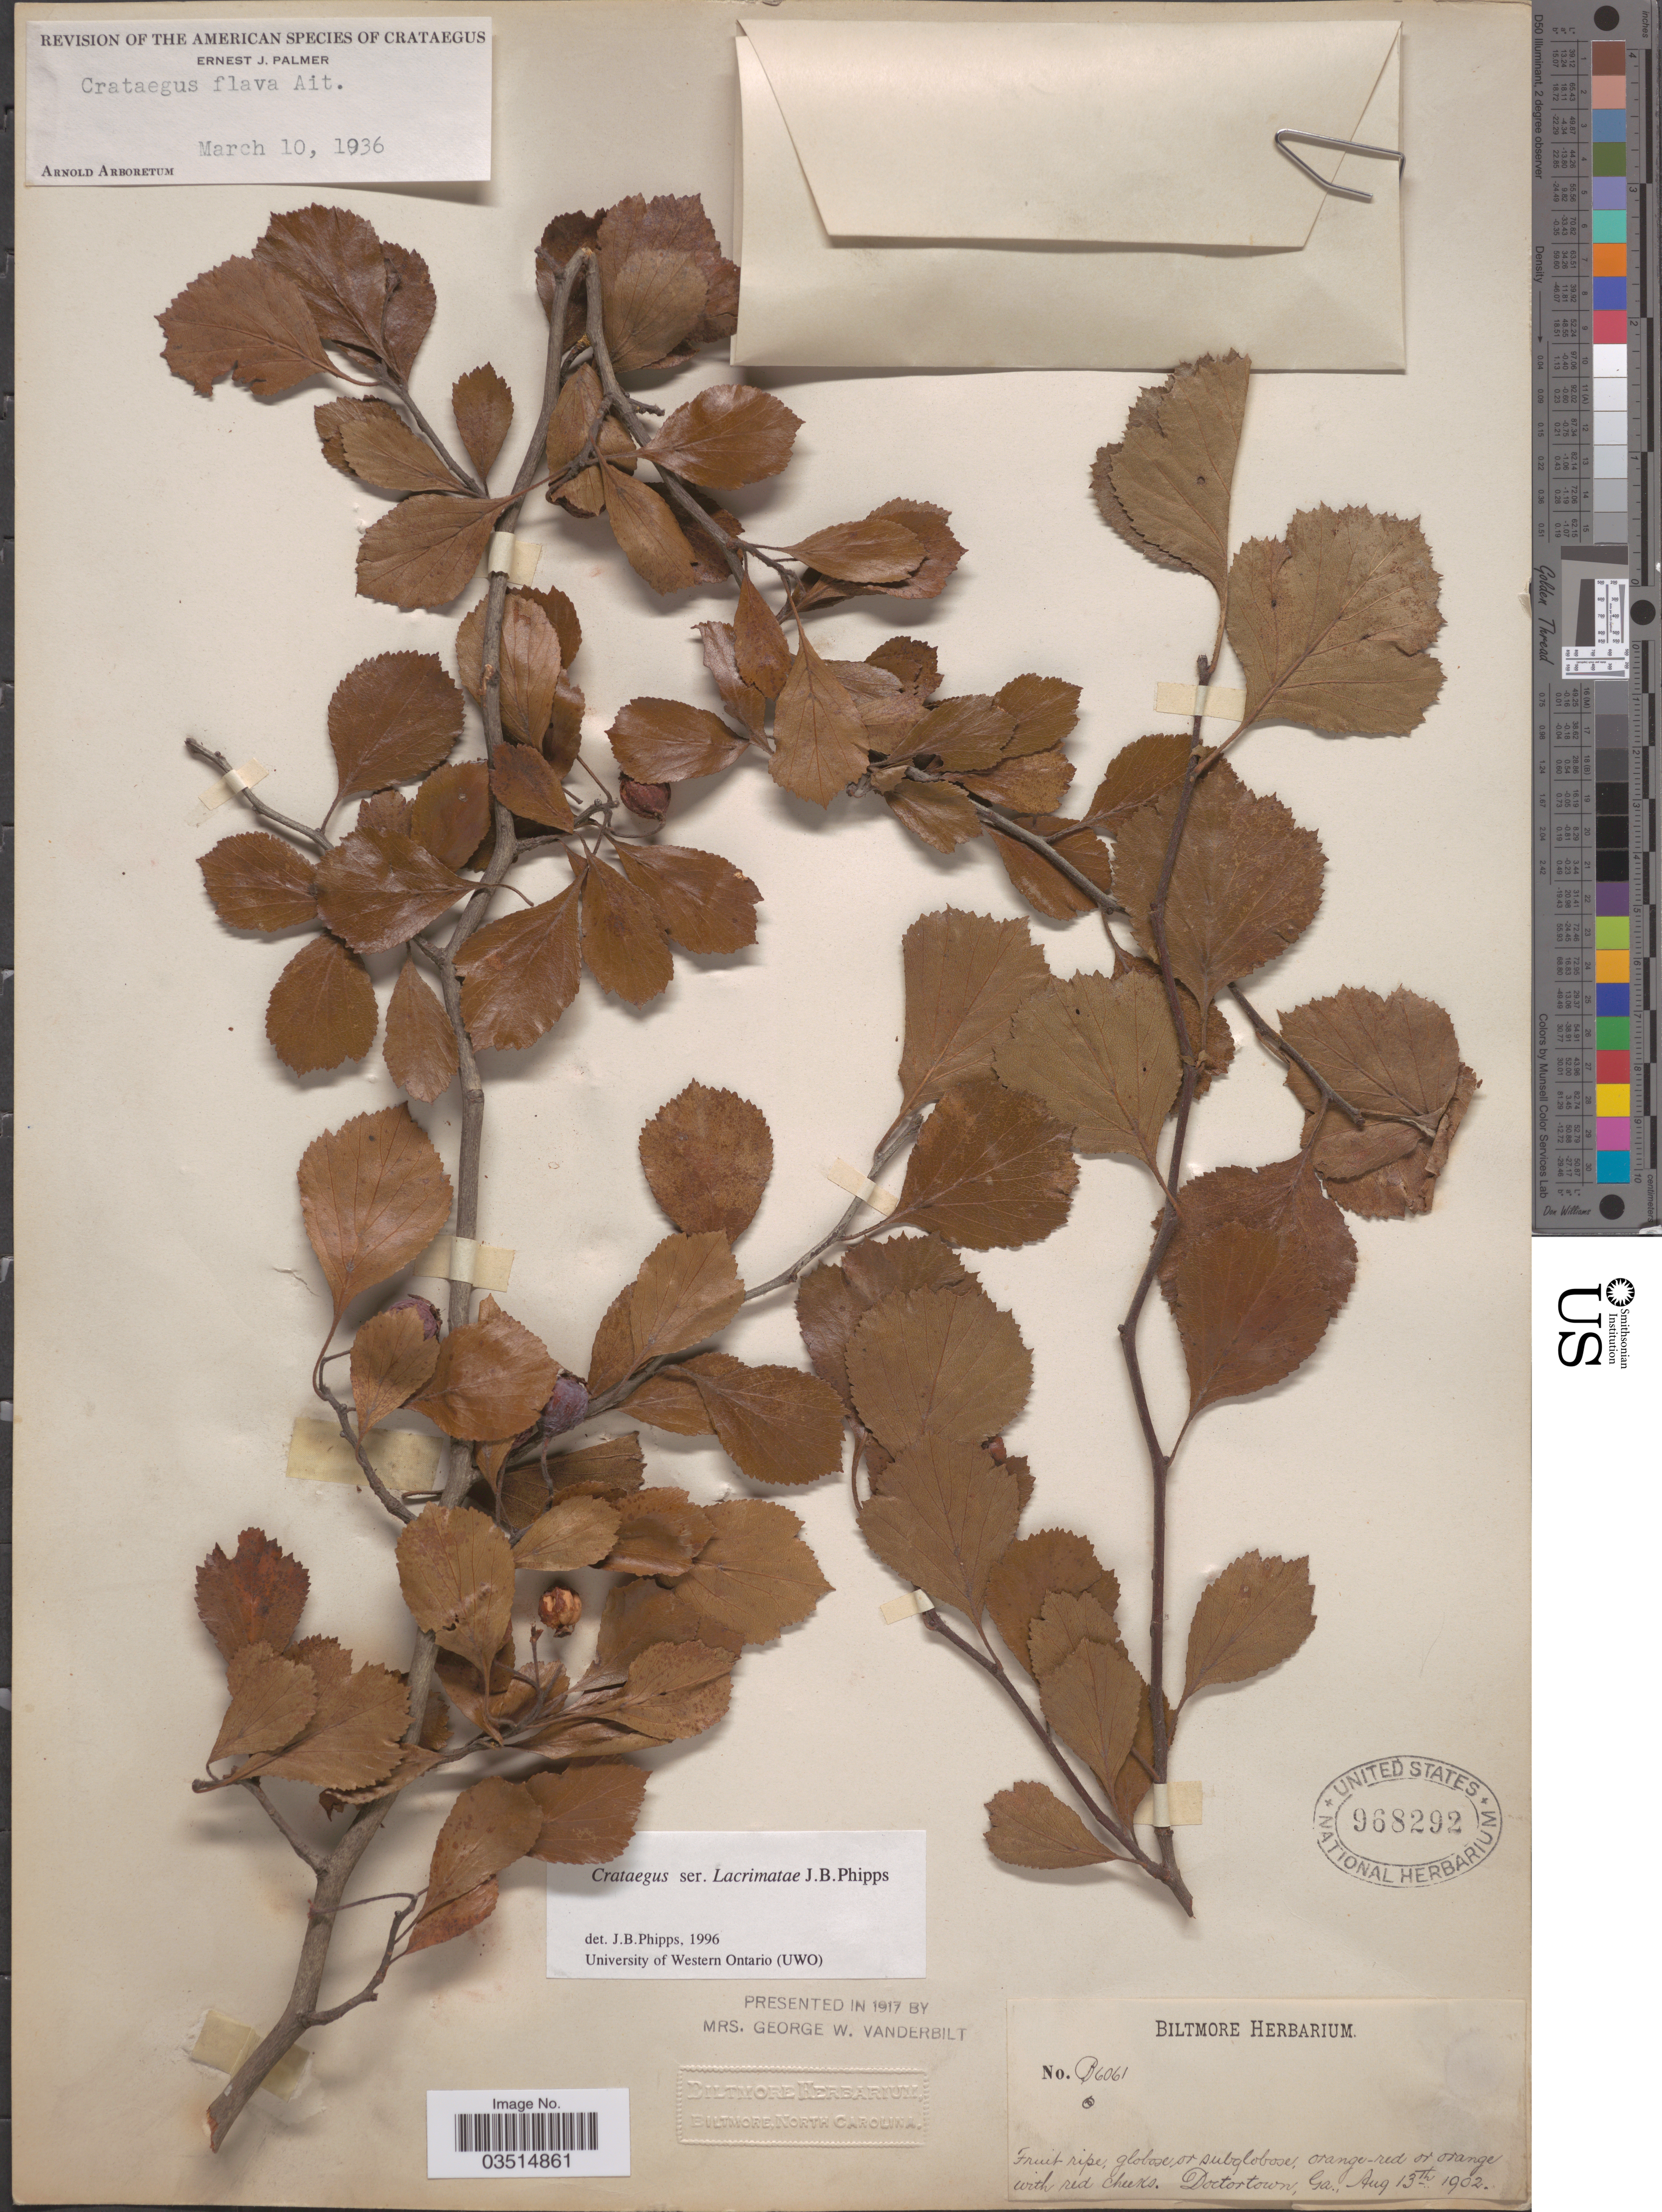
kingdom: Plantae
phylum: Tracheophyta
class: Magnoliopsida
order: Rosales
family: Rosaceae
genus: Crataegus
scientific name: Crataegus flava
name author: Aiton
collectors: ex herb. Biltmore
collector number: B6061*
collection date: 1902-08-13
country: United States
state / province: Georgia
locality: Doctortown.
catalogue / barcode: US 968292